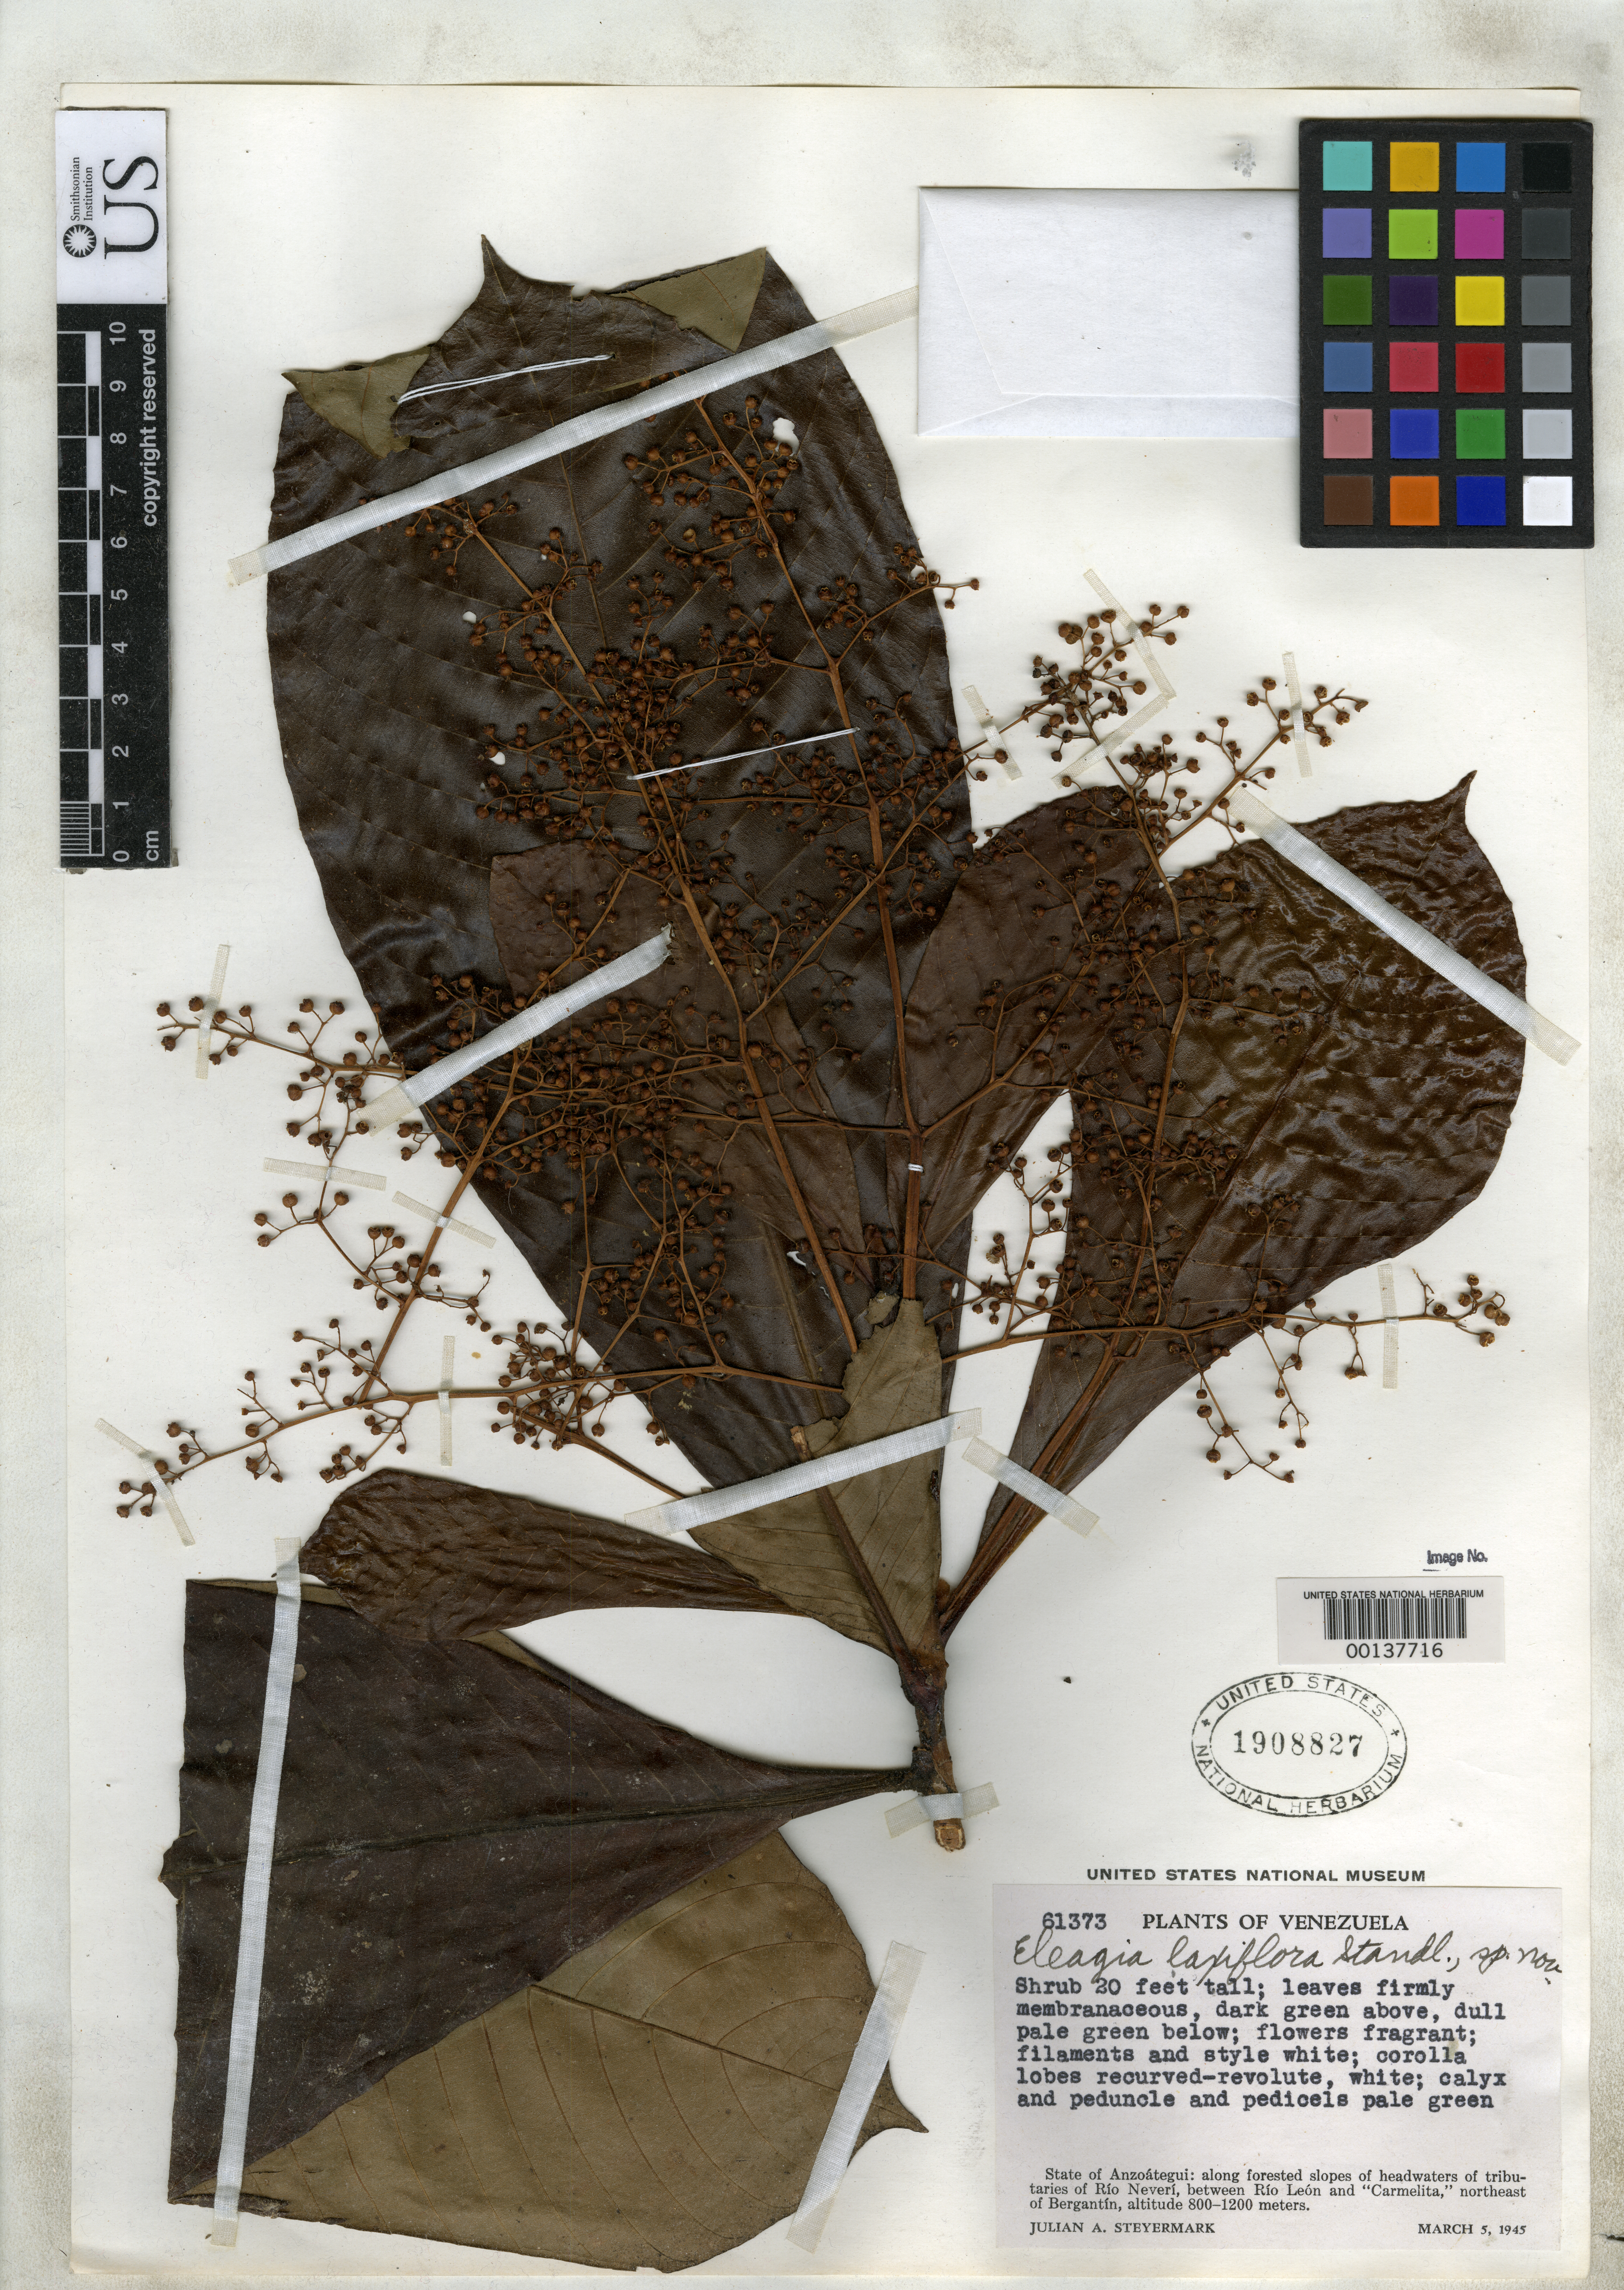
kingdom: Plantae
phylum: Tracheophyta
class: Magnoliopsida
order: Gentianales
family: Rubiaceae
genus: Elaeagia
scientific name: Elaeagia laxiflora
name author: Standl. & Steyerm.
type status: Isotype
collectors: J. Steyermark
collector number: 61373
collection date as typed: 05 Mar 1945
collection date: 1945-03-05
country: Venezuela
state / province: Anzoategui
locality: Rio Neveri, NE of Bergantin.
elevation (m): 800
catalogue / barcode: US 1908827